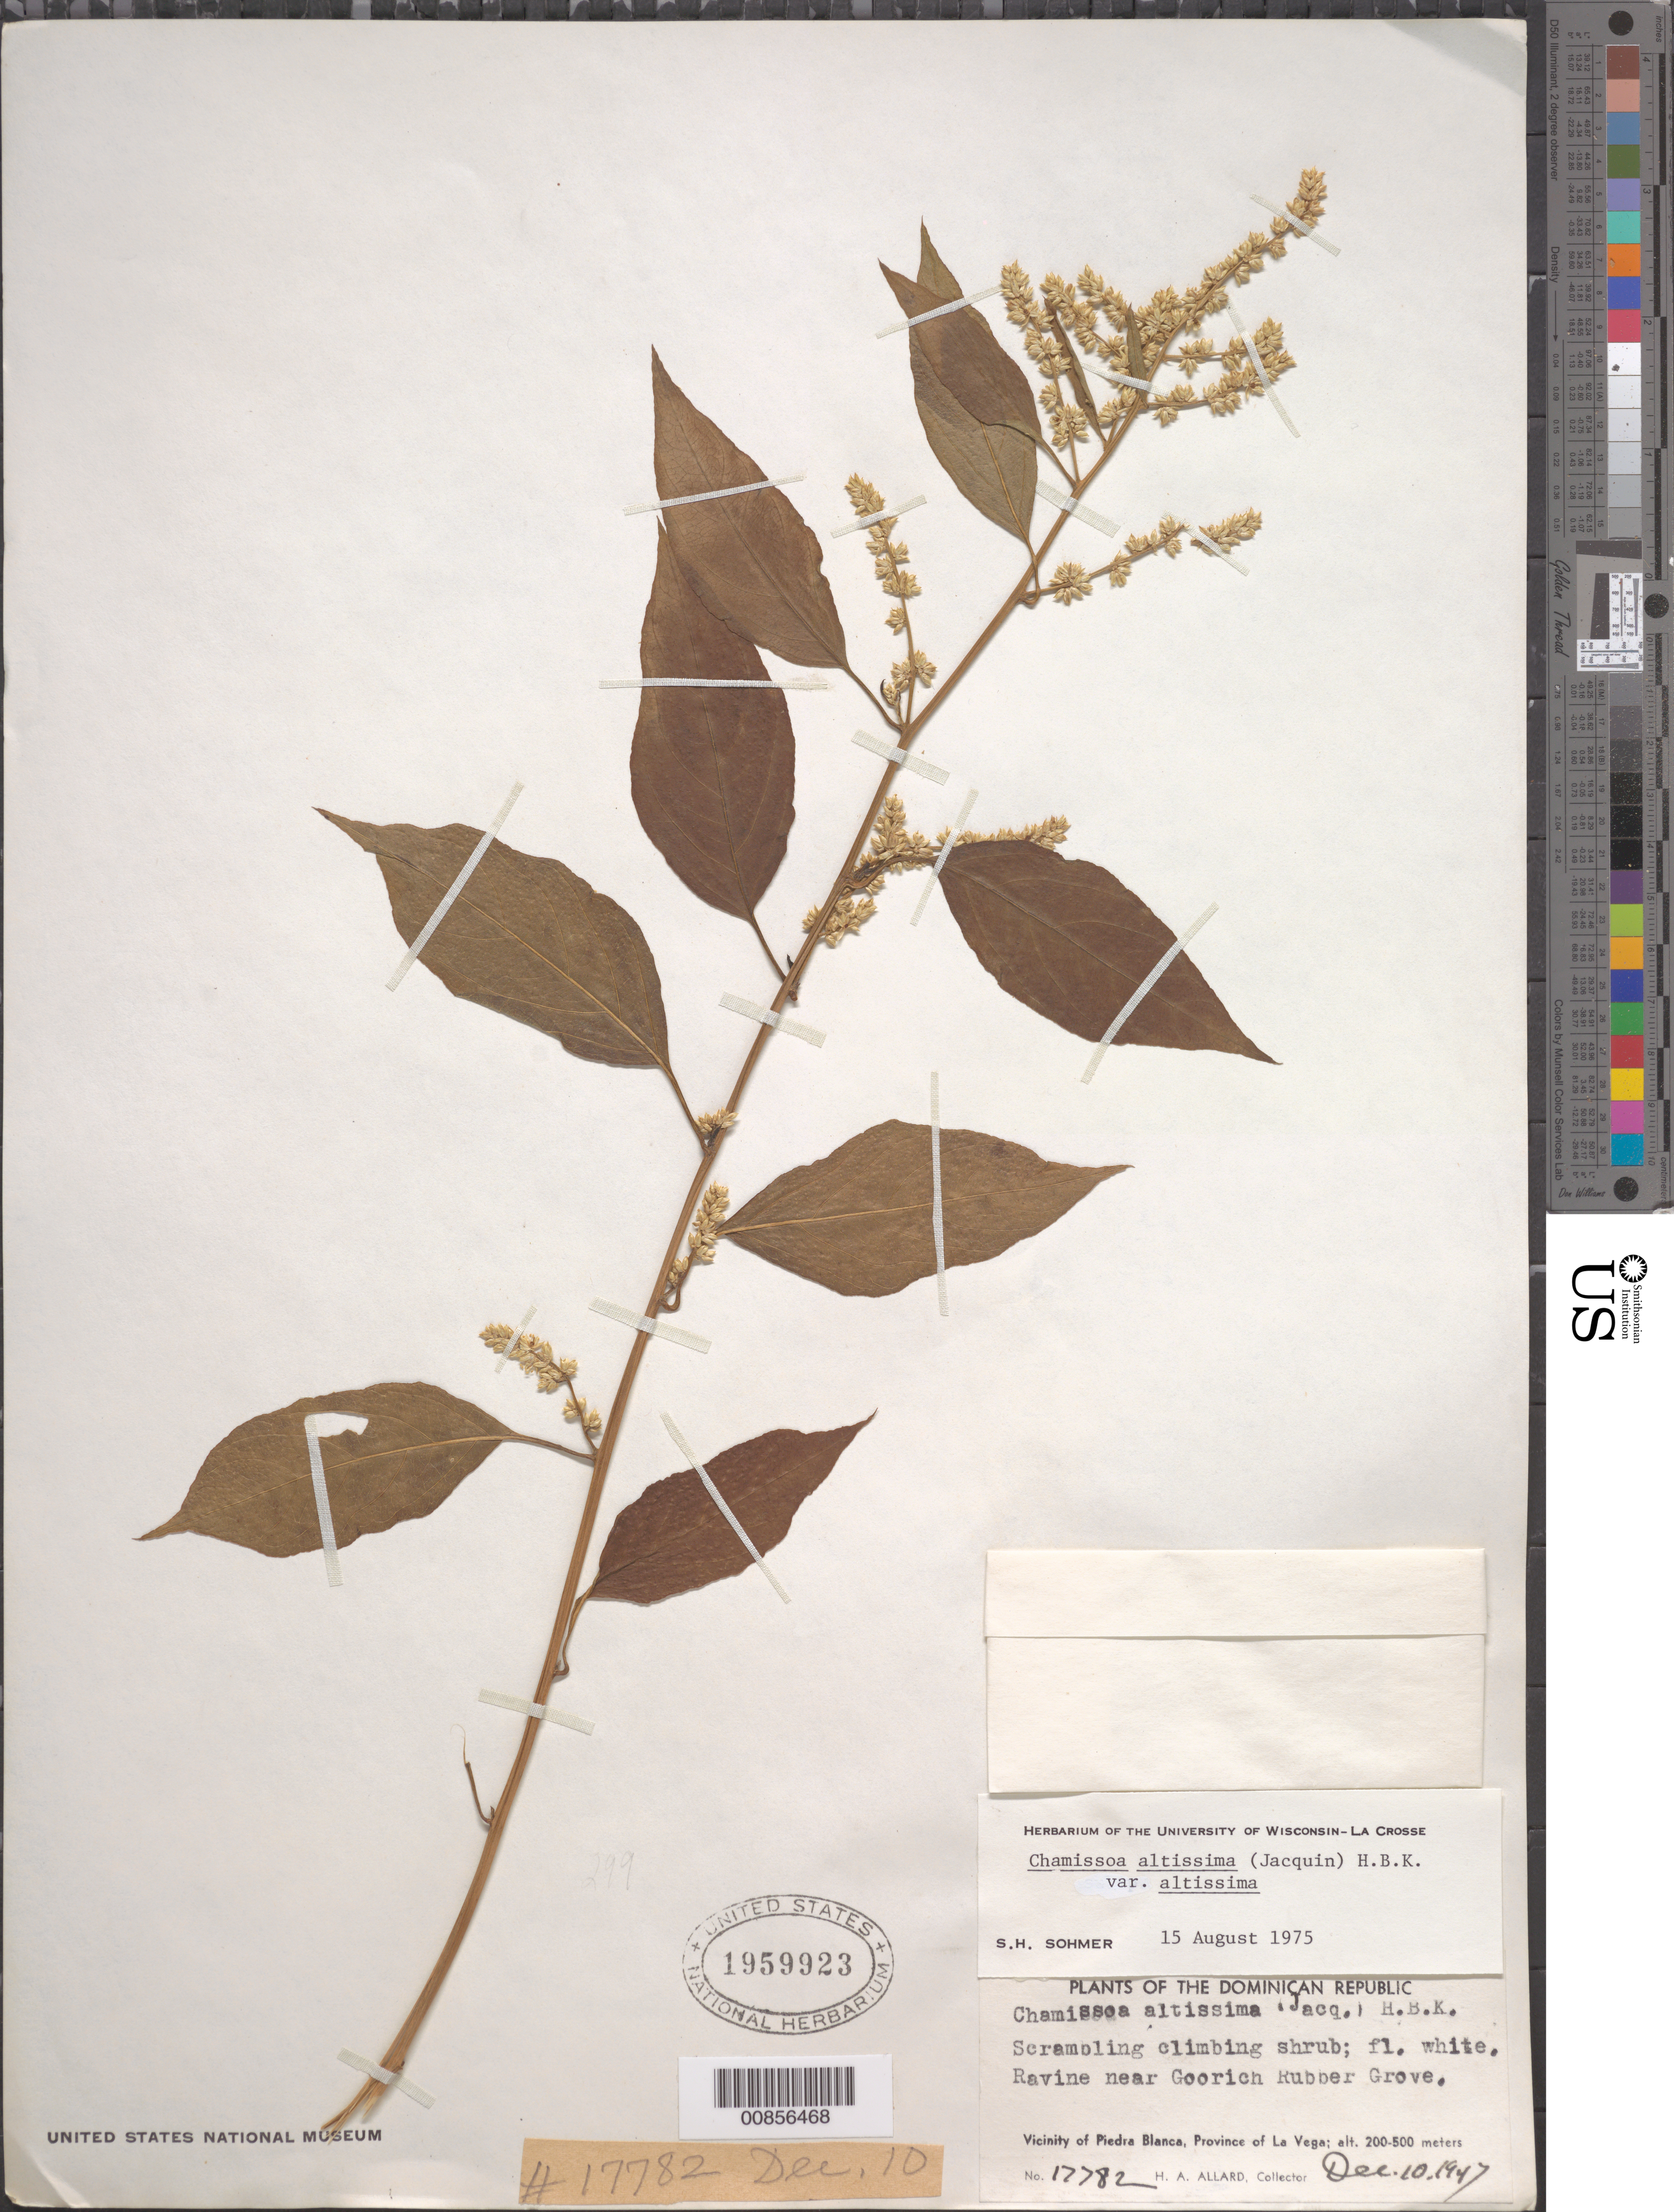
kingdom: Plantae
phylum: Tracheophyta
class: Magnoliopsida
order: Caryophyllales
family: Amaranthaceae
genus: Chamissoa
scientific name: Chamissoa altissima var. altissima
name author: (Jacq.) Kunth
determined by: Sohmer, S. H.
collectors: H. A. Allard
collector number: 17782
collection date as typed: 10 Dec 1947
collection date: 1947-12-10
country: Dominican Republic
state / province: La Vega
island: Hispaniola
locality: Vicinity of Piedra Blanca. Ravine near Goodrich Rubber Grove.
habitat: Ravine.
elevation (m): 200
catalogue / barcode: US 1959923